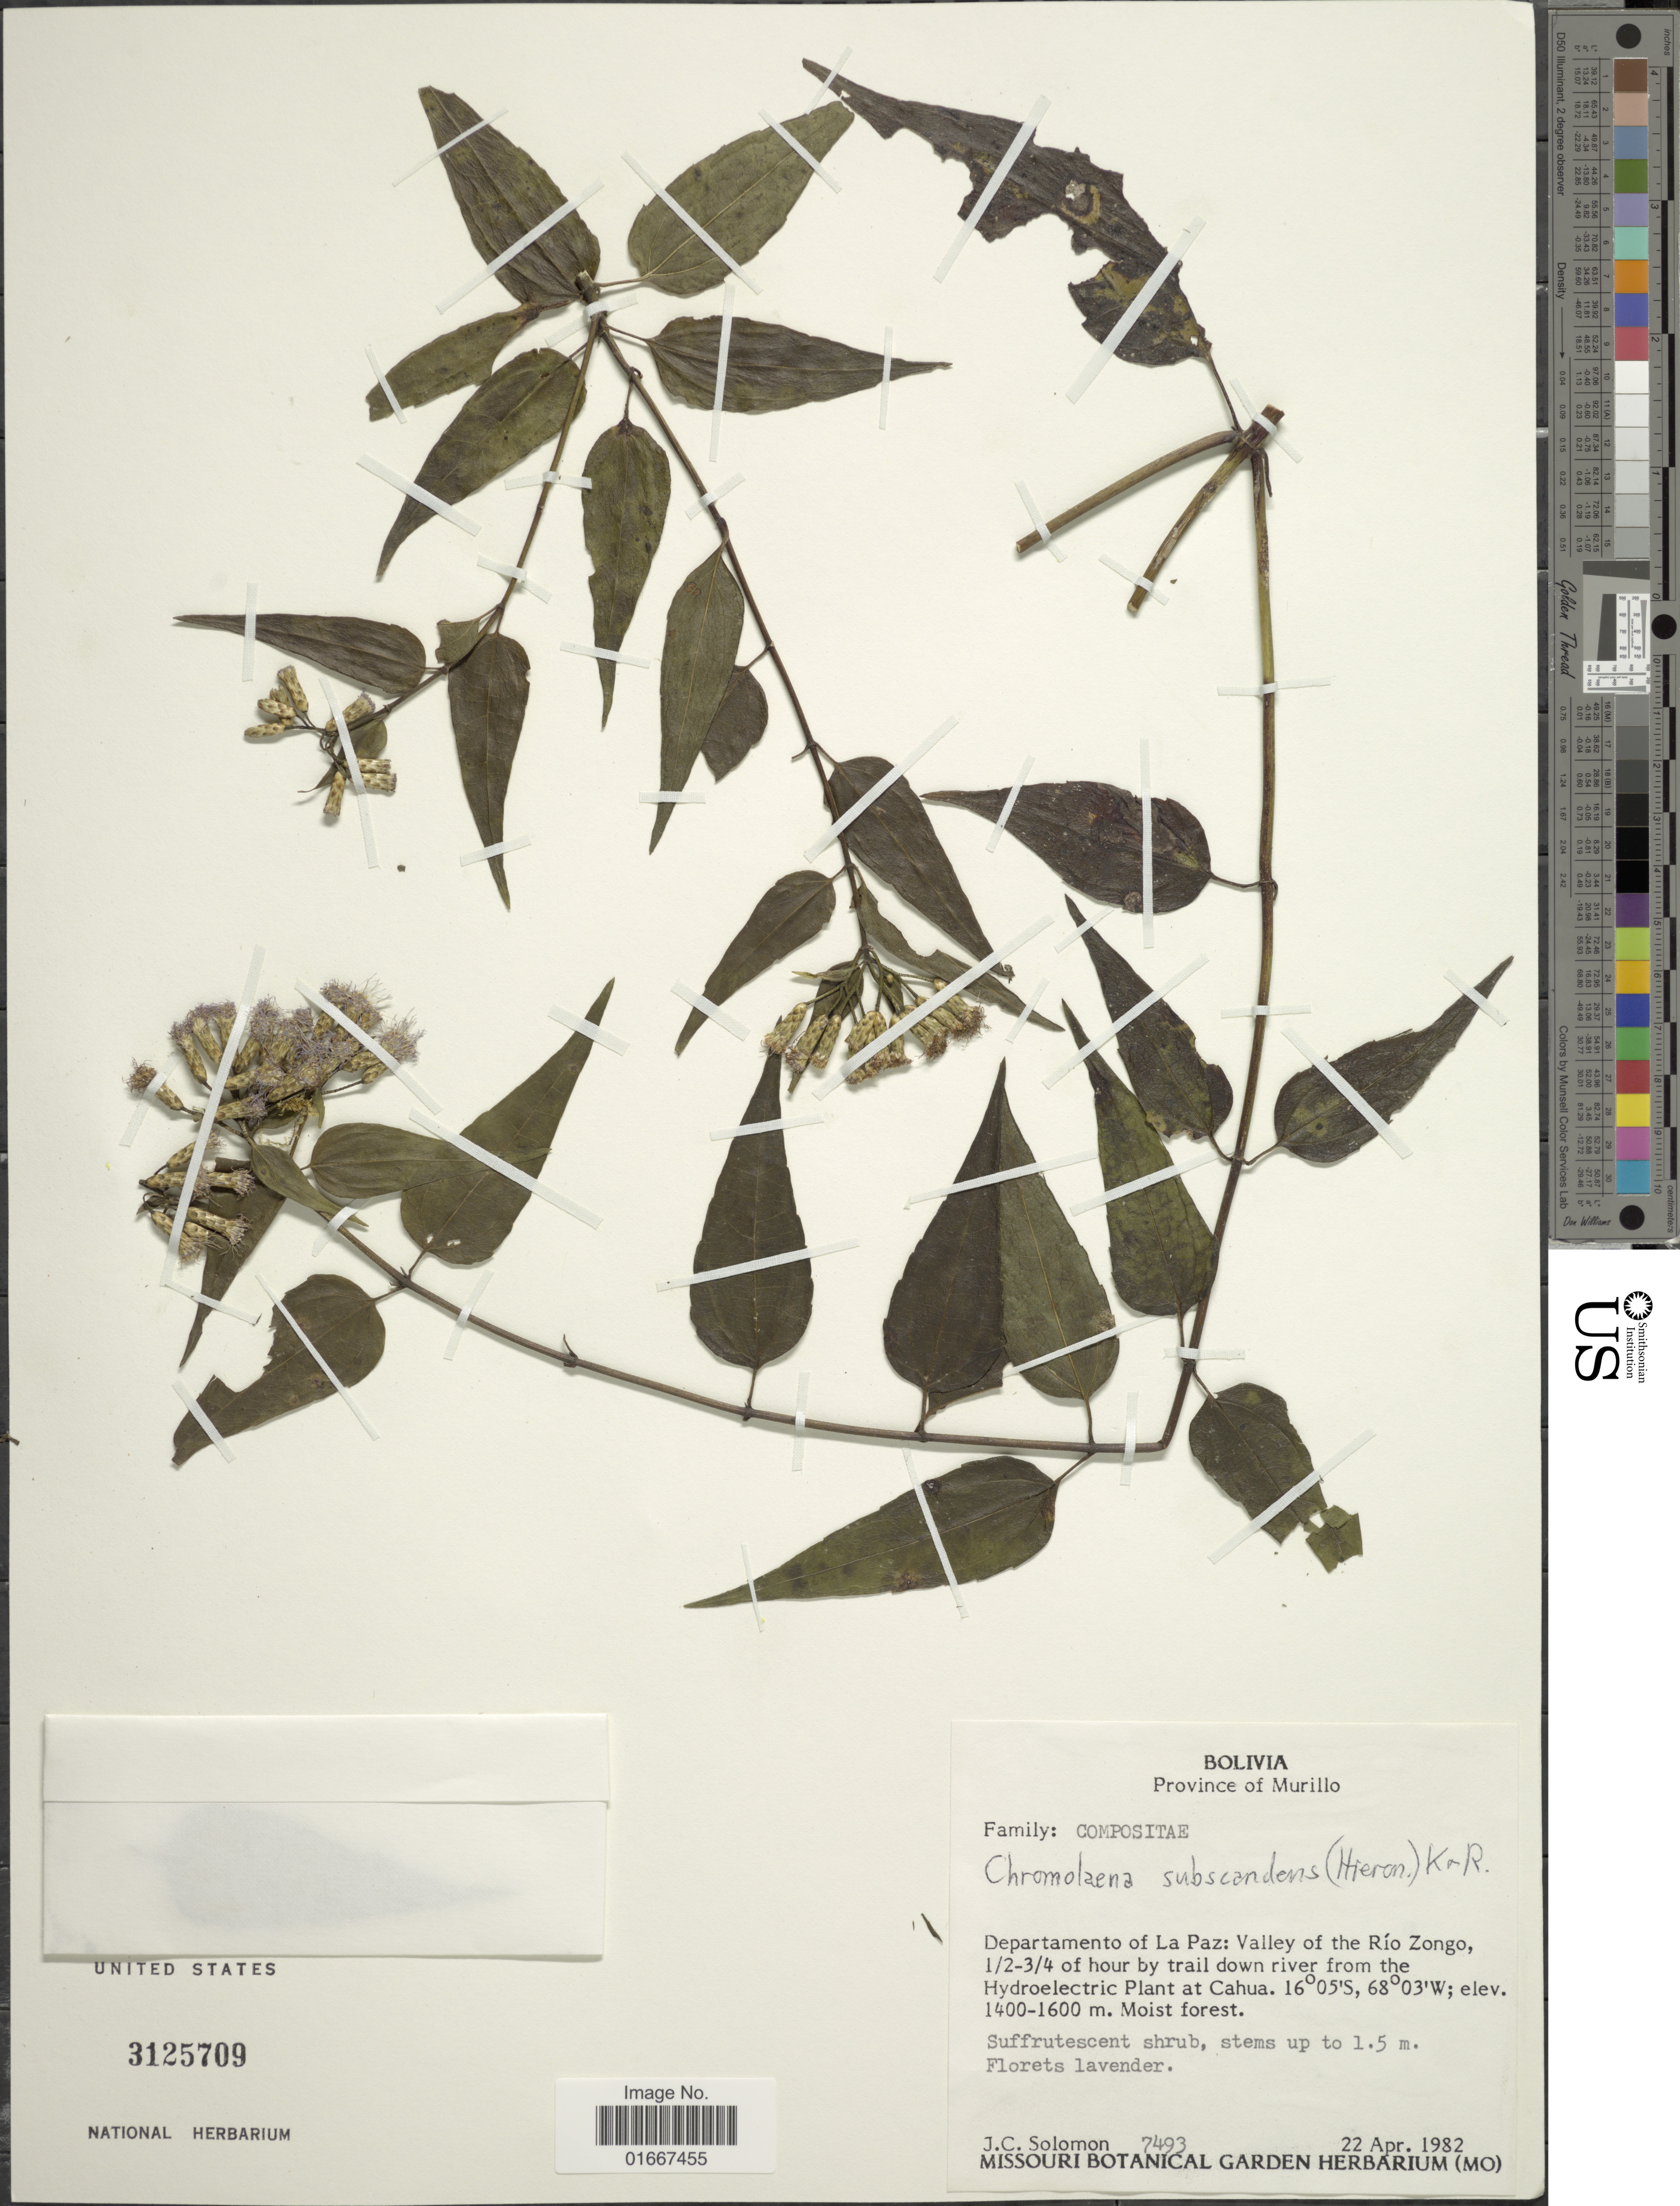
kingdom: Plantae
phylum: Tracheophyta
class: Magnoliopsida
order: Asterales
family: Asteraceae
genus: Chromolaena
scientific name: Chromolaena subscandens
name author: (Hieron.) R.M. King & H. Rob.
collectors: J. C. Solomon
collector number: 7493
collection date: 1982-04-22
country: Bolivia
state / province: La Paz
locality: Valley of the Rio Zongo, 1/2 - 3/4 of hour by trail down river from the Hydroelectric Plant at Cahua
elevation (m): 1400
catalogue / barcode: US 3125709